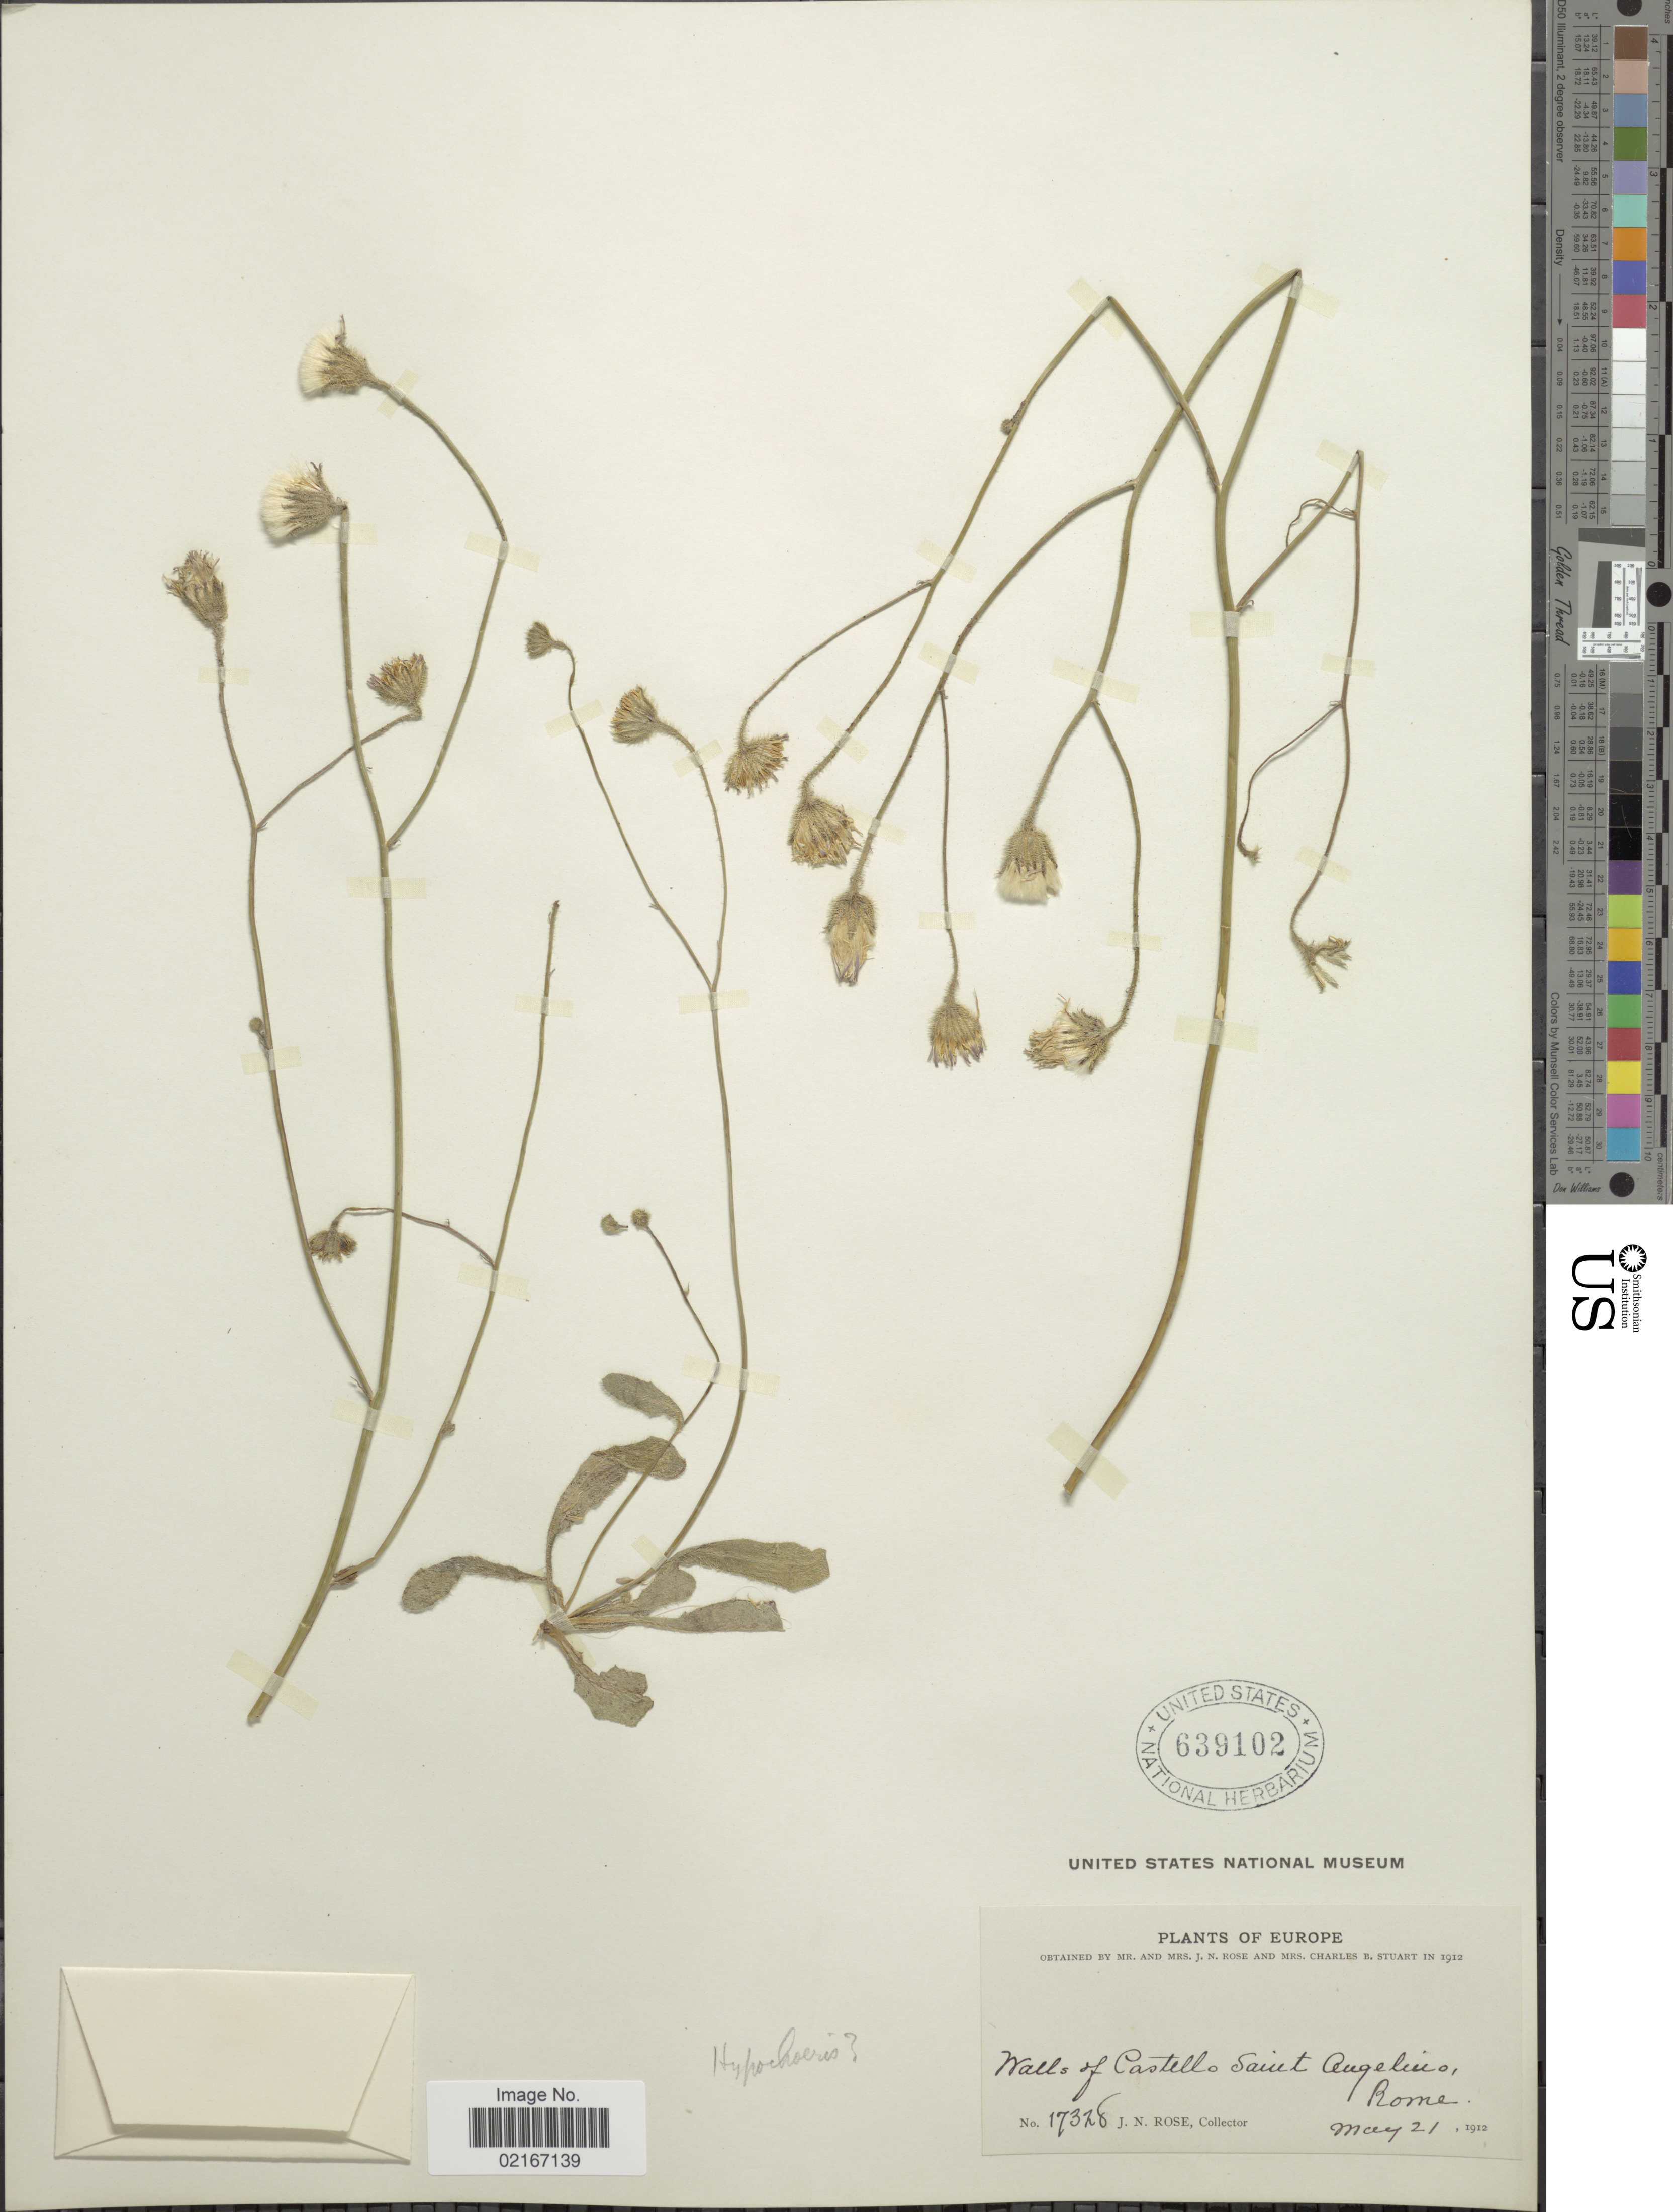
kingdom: Plantae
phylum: Tracheophyta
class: Magnoliopsida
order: Asterales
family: Asteraceae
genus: Hypochaeris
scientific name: Hypochaeris sp.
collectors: J. N. Rose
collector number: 17328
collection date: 1912-05-21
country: Italy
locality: Walls of Castello Saiet Augeluio, Rome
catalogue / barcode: US 639102